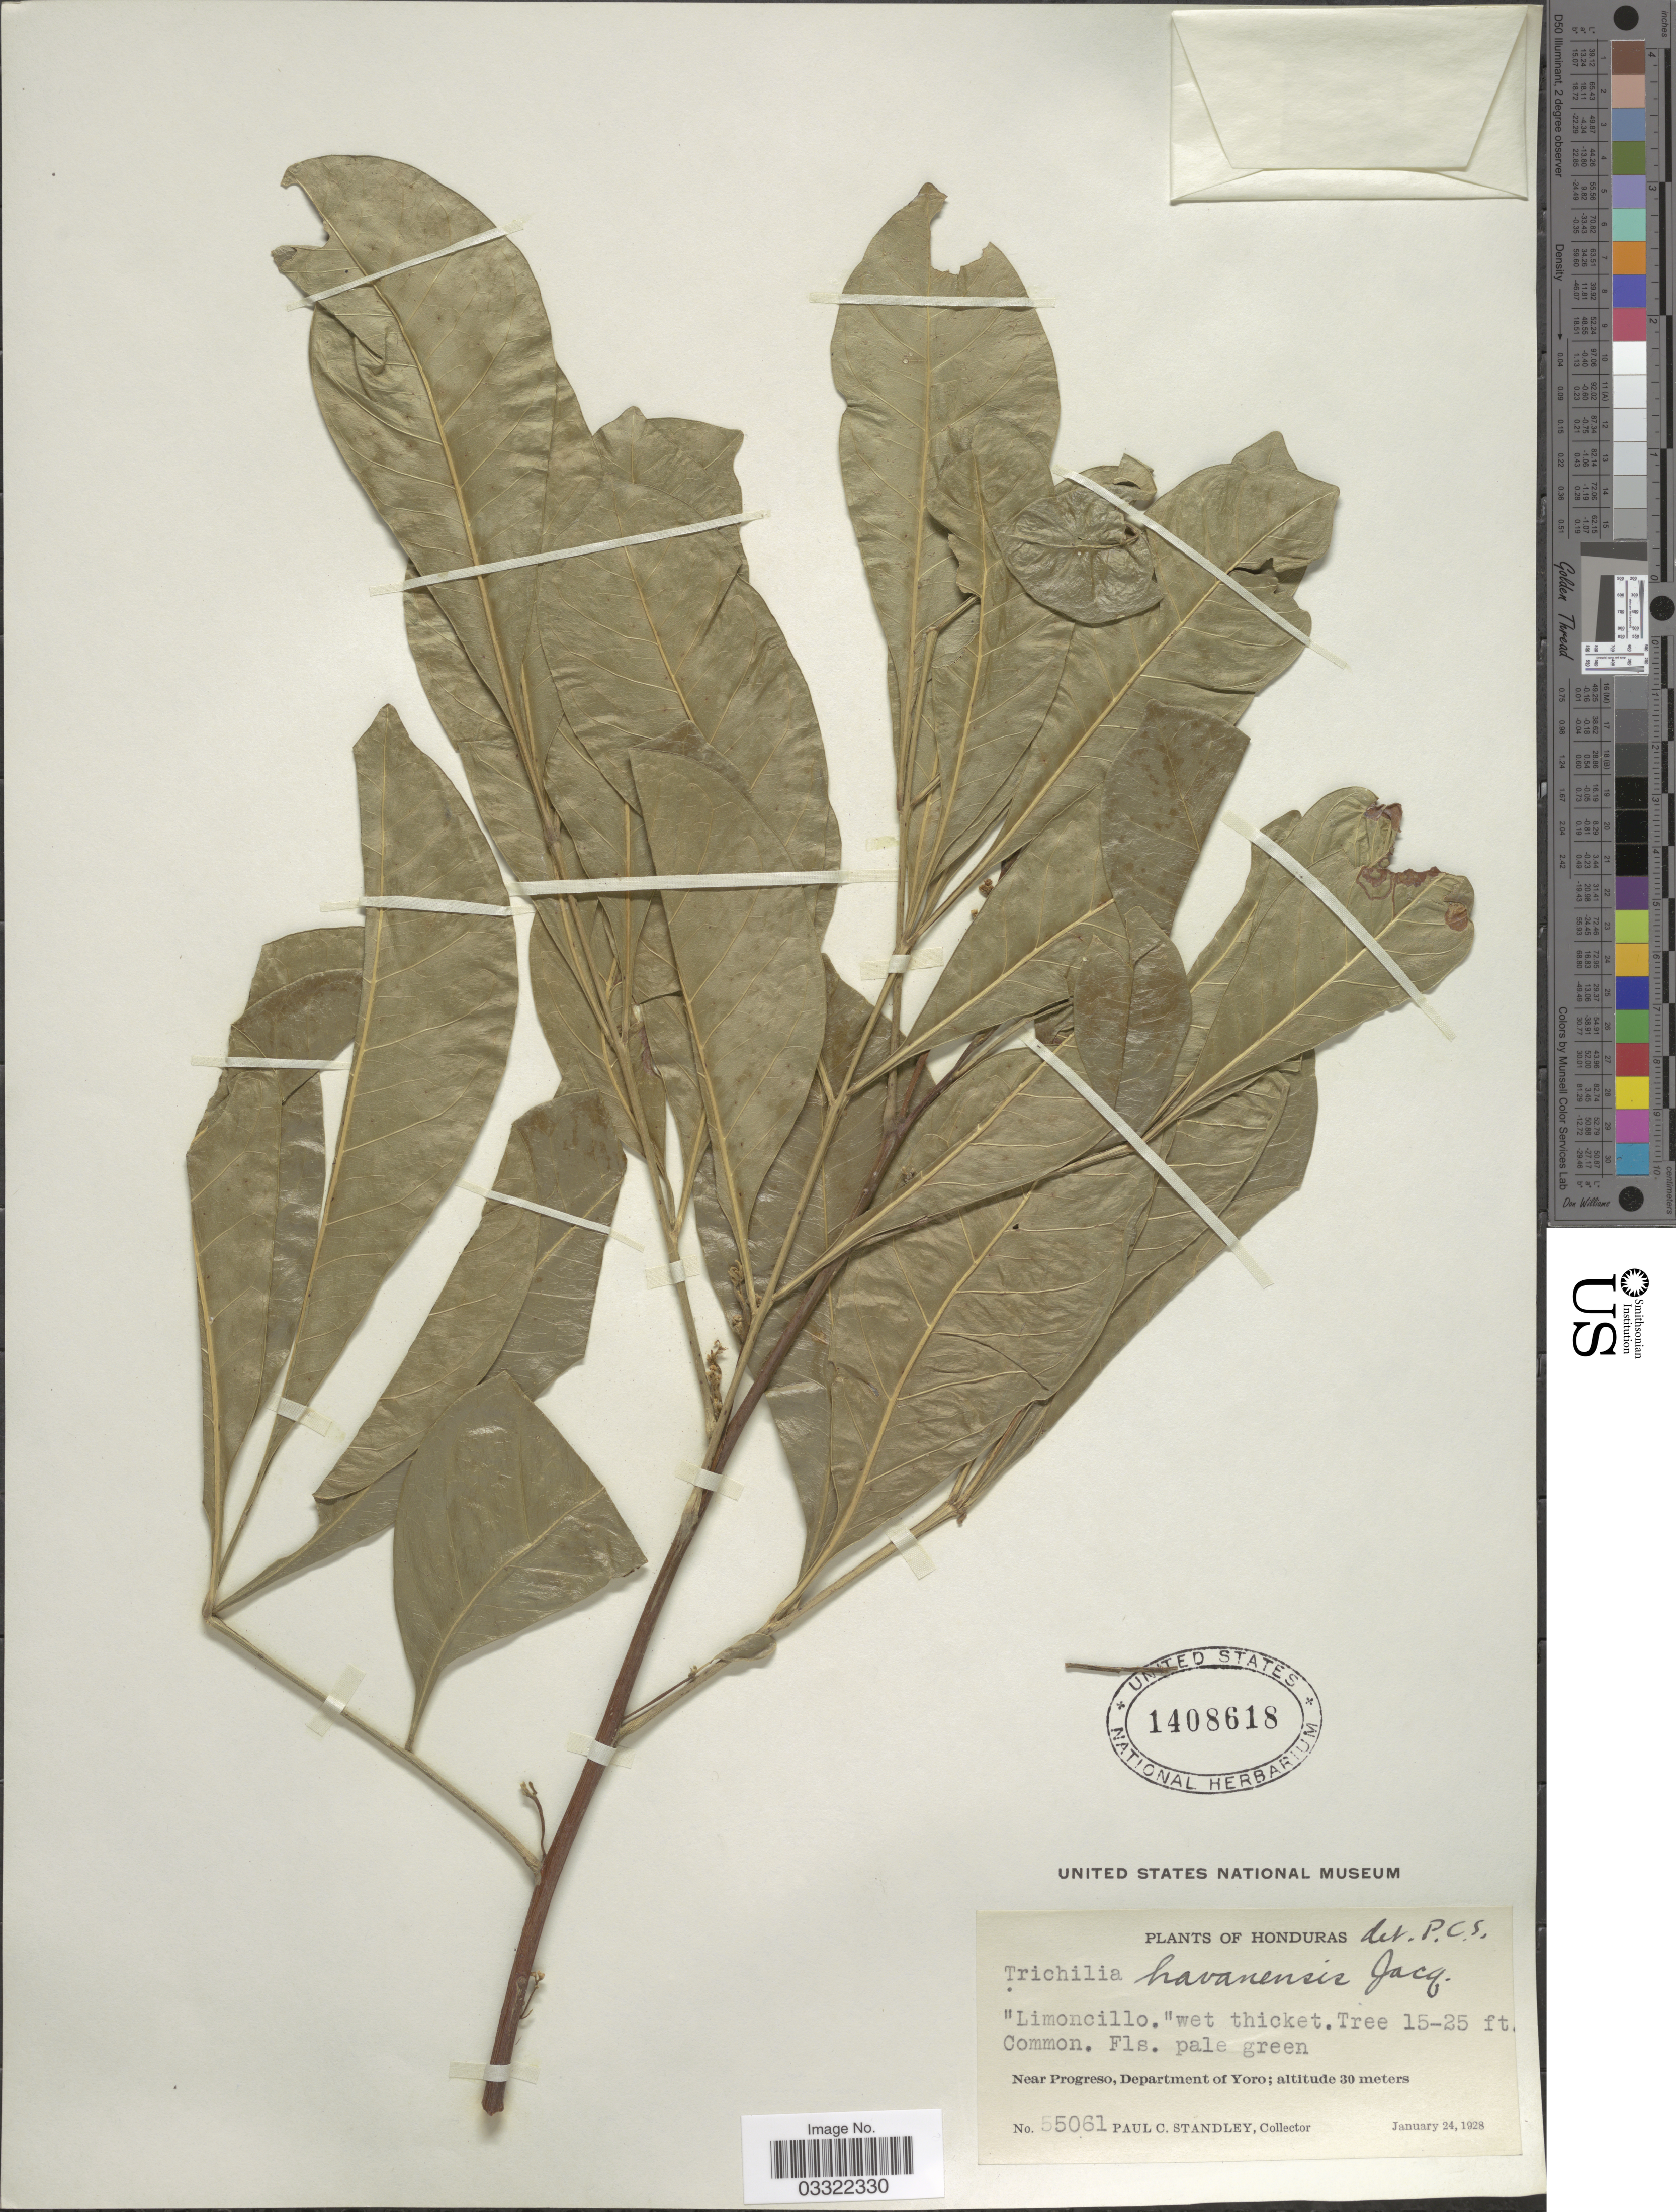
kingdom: Plantae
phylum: Tracheophyta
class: Magnoliopsida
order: Sapindales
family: Meliaceae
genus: Trichilia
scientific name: Trichilia havanensis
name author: Jacq.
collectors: P. C. Standley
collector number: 55061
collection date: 1928-01-24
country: Honduras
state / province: Yoro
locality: Near Progreso, Department of Yoro.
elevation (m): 30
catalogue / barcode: US 1408618